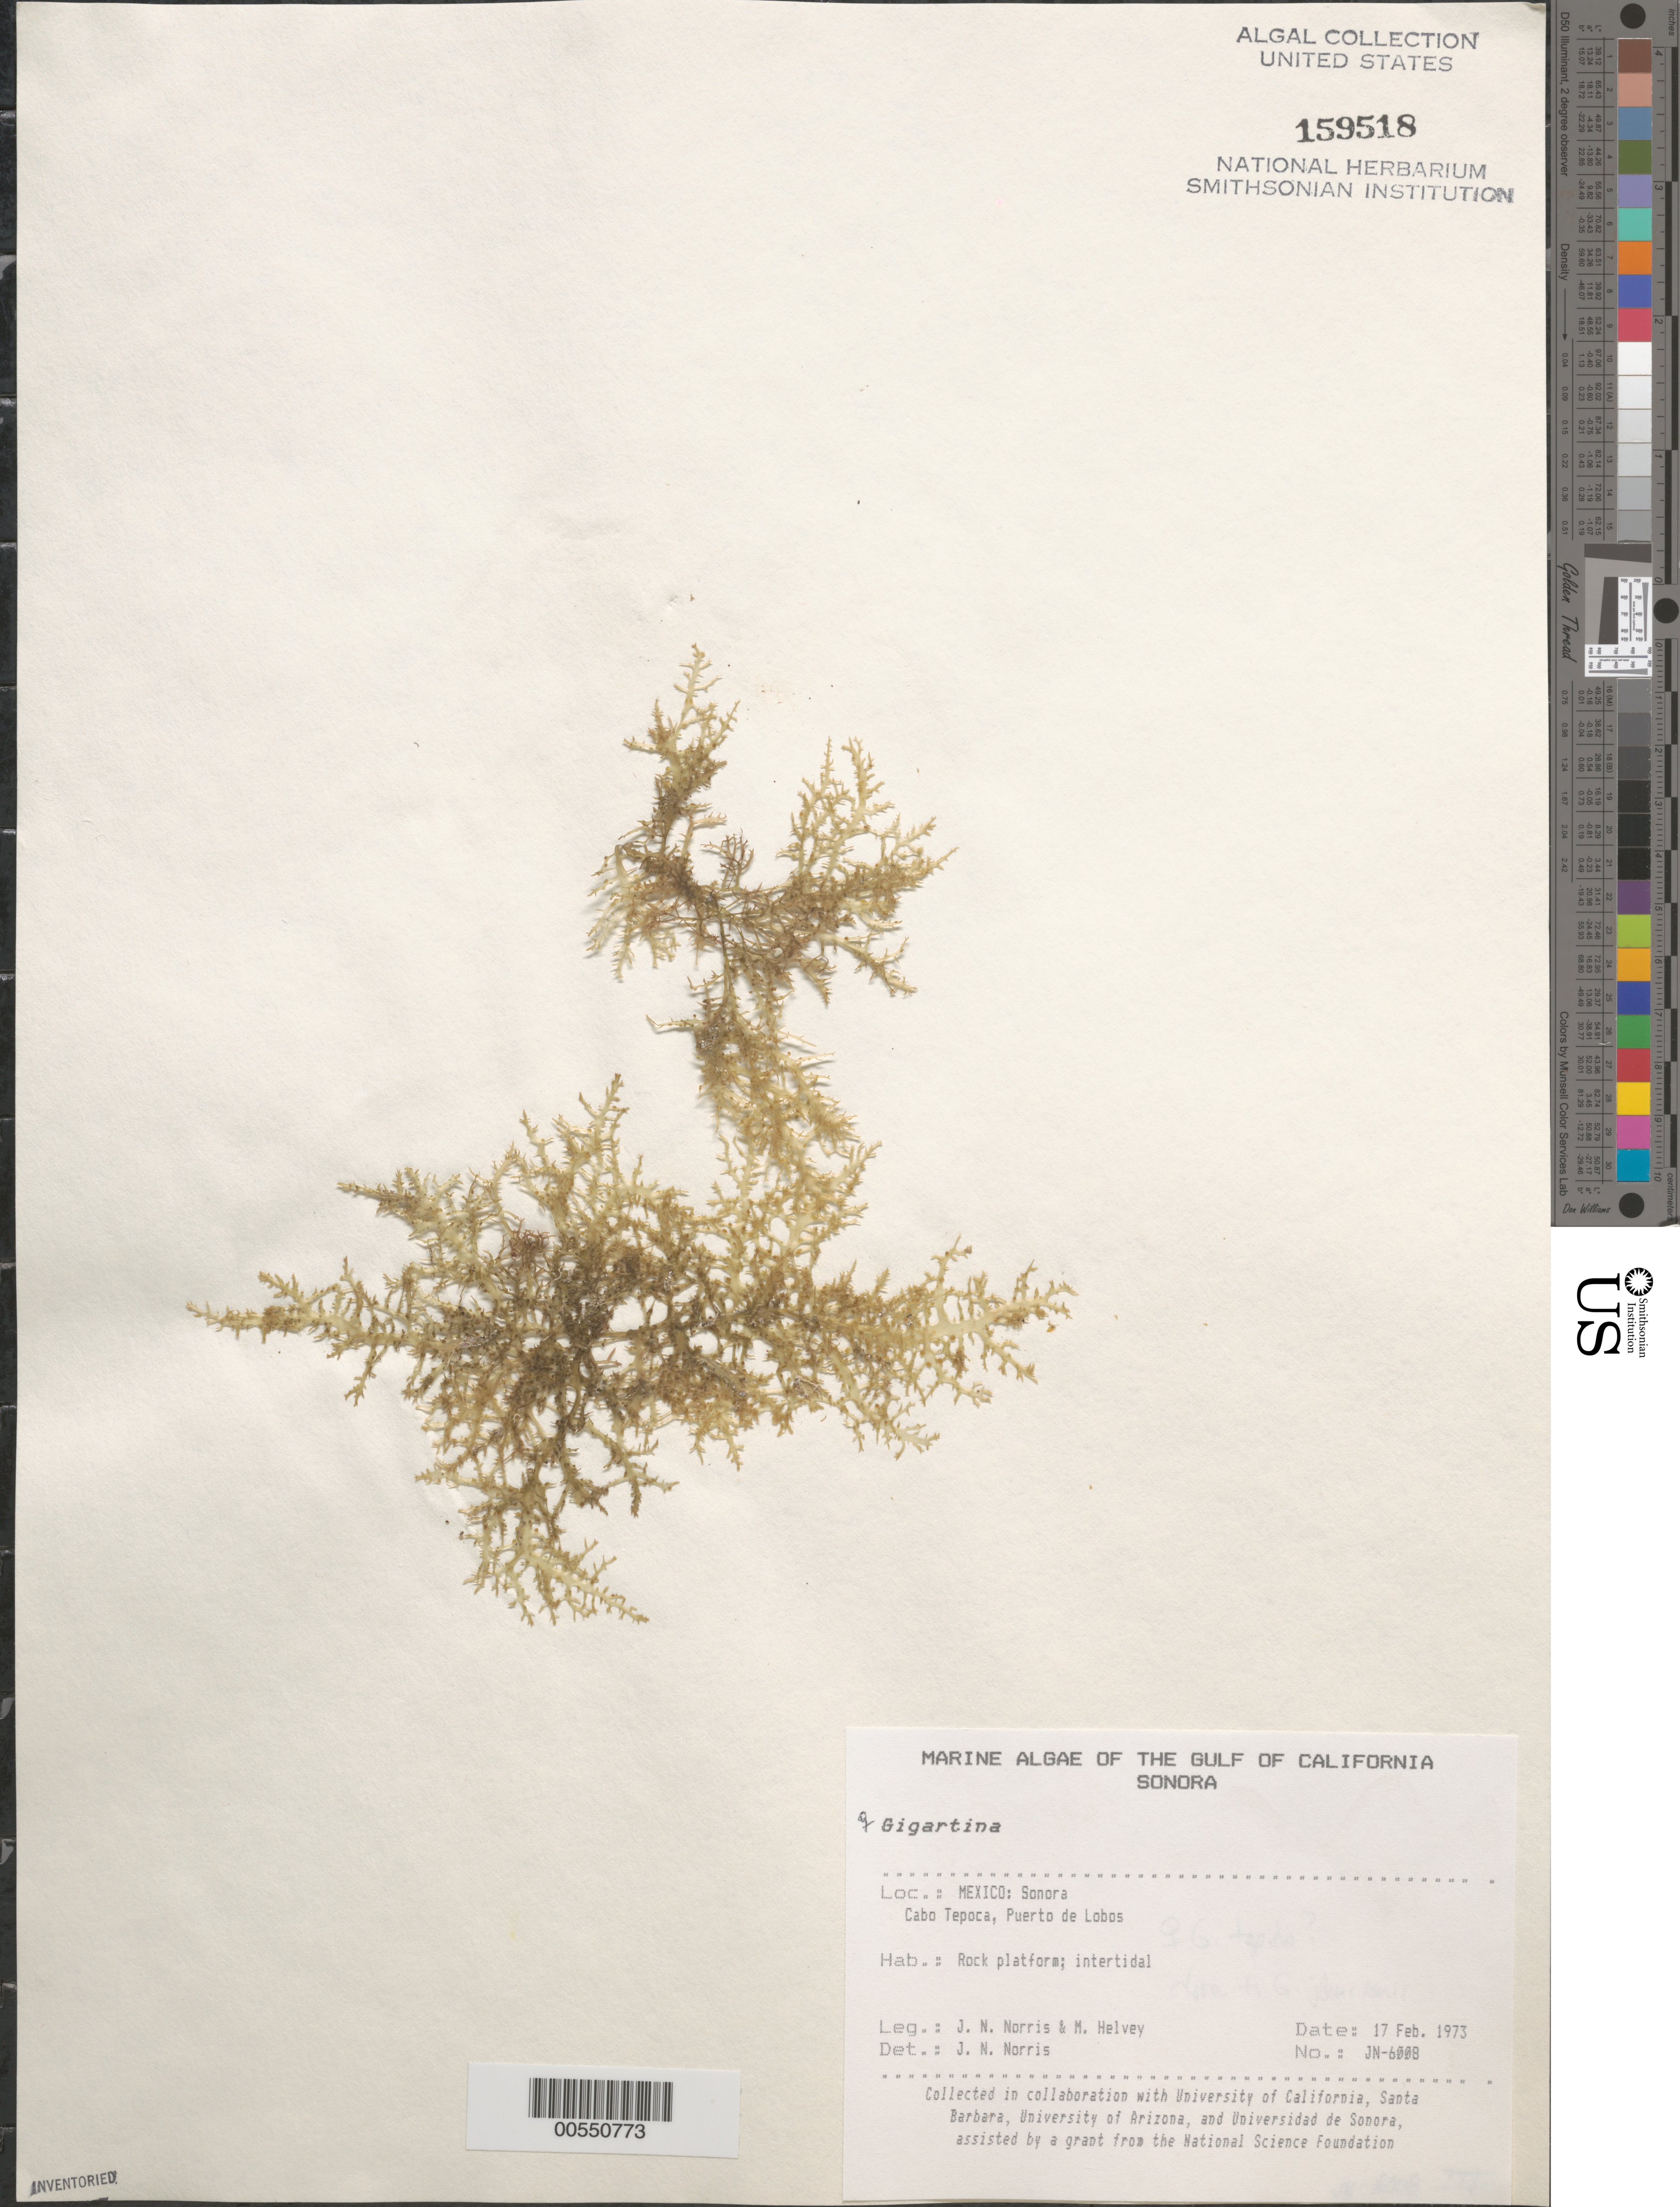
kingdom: Plantae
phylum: Rhodophyta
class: Florideophyceae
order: Gigartinales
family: Gigartinaceae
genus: Gigartina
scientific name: Gigartina sp.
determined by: Norris, James N.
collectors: J. N. Norris & M. Helvey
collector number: JN-6008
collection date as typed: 17 Feb 1973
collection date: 1973-02-17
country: Mexico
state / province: Sonora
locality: Cabo Tepoca, Puerto de Lobos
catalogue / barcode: US 159518